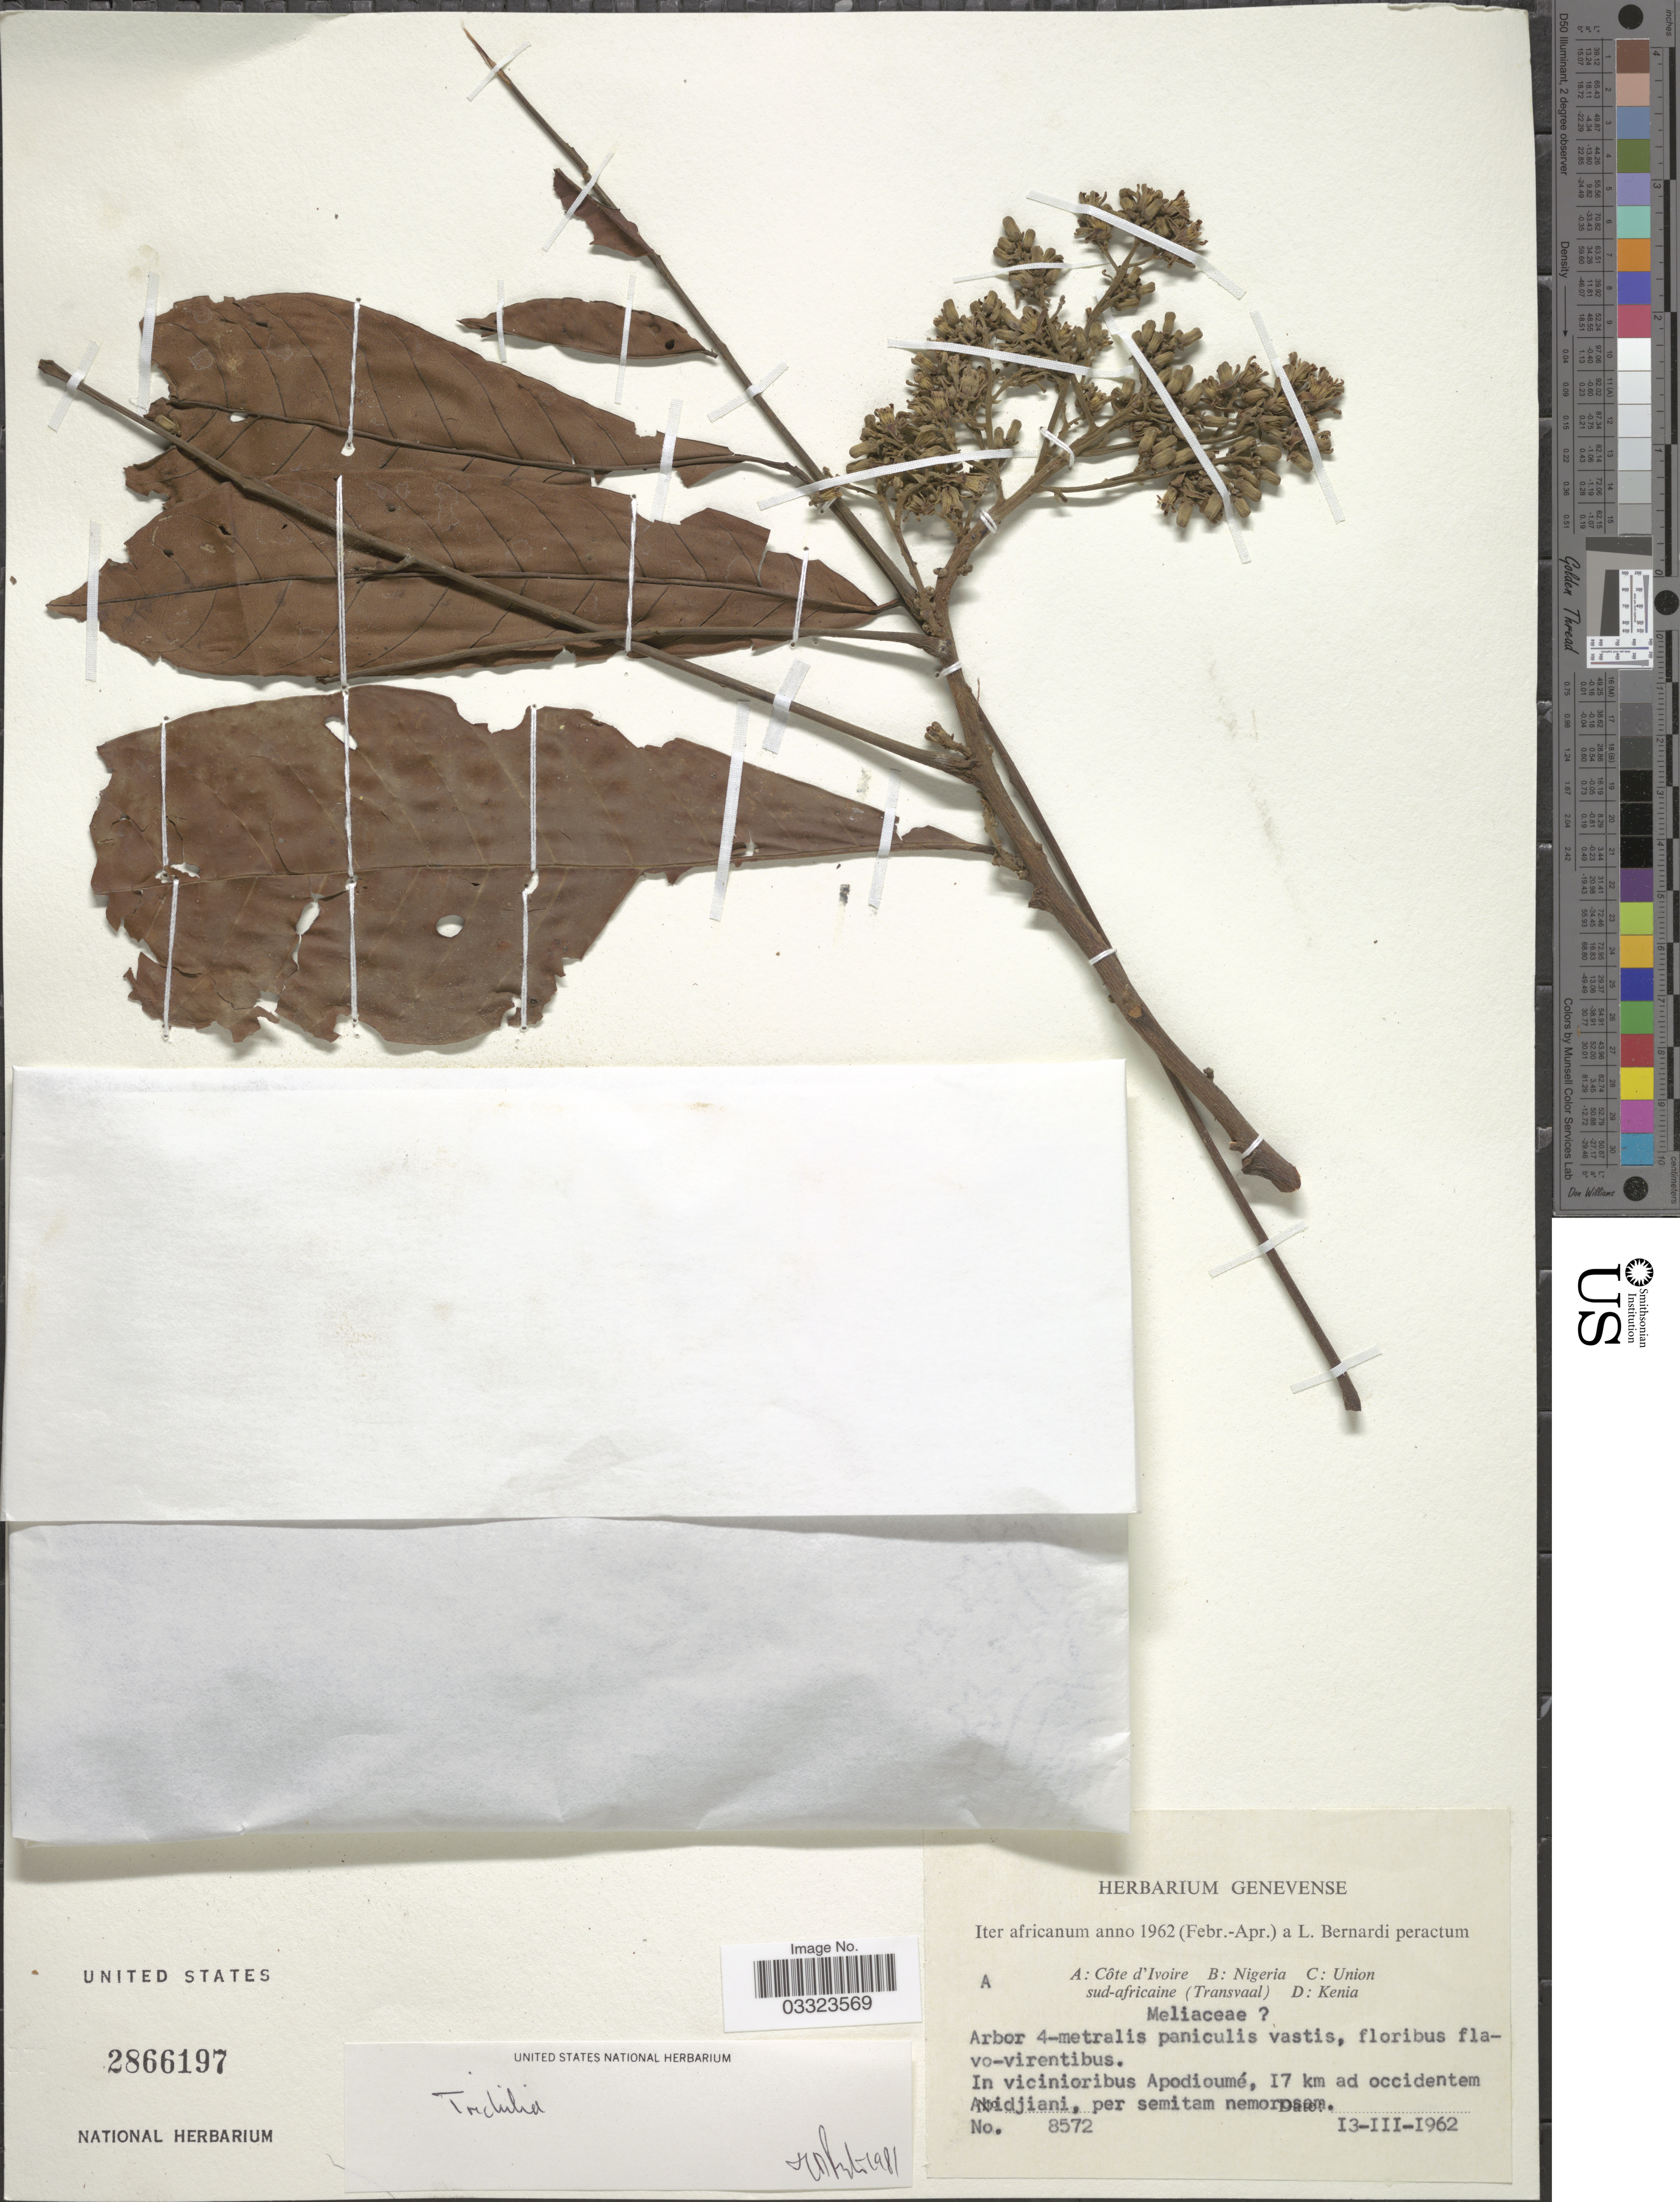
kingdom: Plantae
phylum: Tracheophyta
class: Magnoliopsida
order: Sapindales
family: Meliaceae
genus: Trichilia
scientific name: Trichilia sp.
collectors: L. Bernardi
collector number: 8572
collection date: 1962-03-13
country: Ivory Coast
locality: Côte d'Ivoire. In vicinioribus Apodioumé, 17 km ad occidentem Abidjiani, per semitam nemo [illegible text].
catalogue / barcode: US 2866197